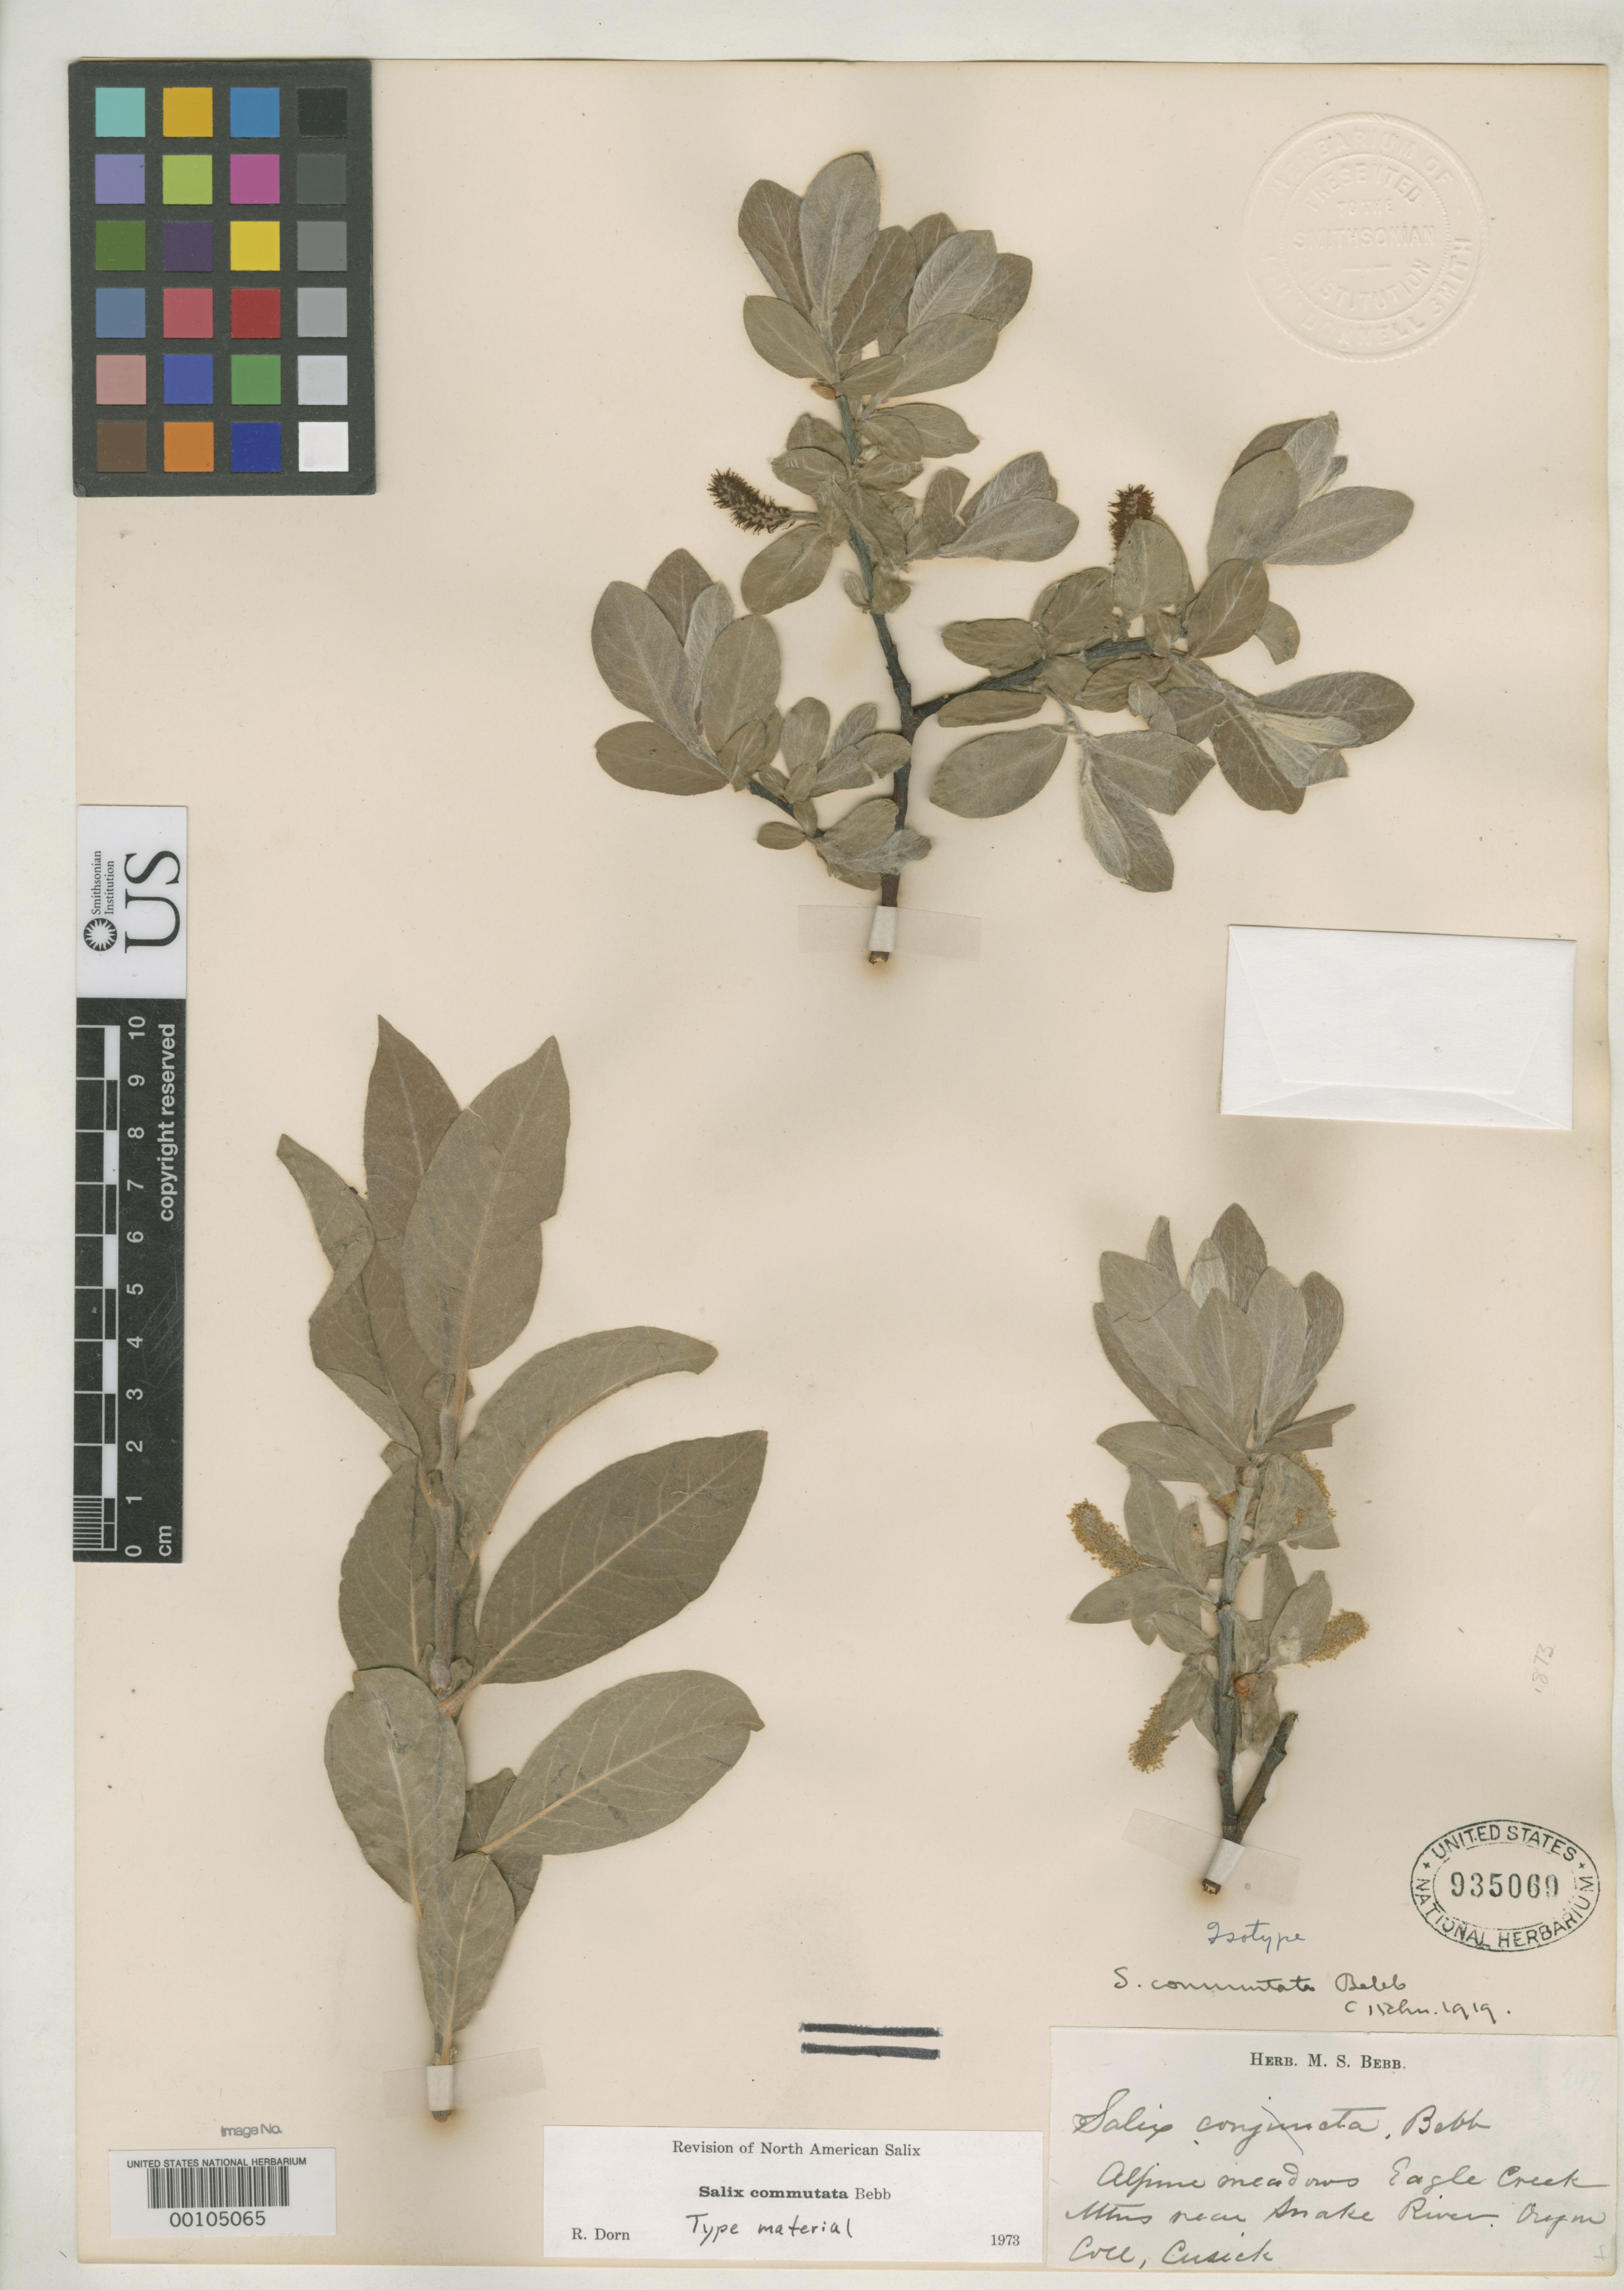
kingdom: Plantae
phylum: Tracheophyta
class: Magnoliopsida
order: Malpighiales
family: Salicaceae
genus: Salix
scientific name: Salix commutata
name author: Bebb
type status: Type Fragment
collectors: W. C. Cusick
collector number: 826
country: United States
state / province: Oregon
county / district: Union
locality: Eagle Creek Mts. near Snake River.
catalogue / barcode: US 935069